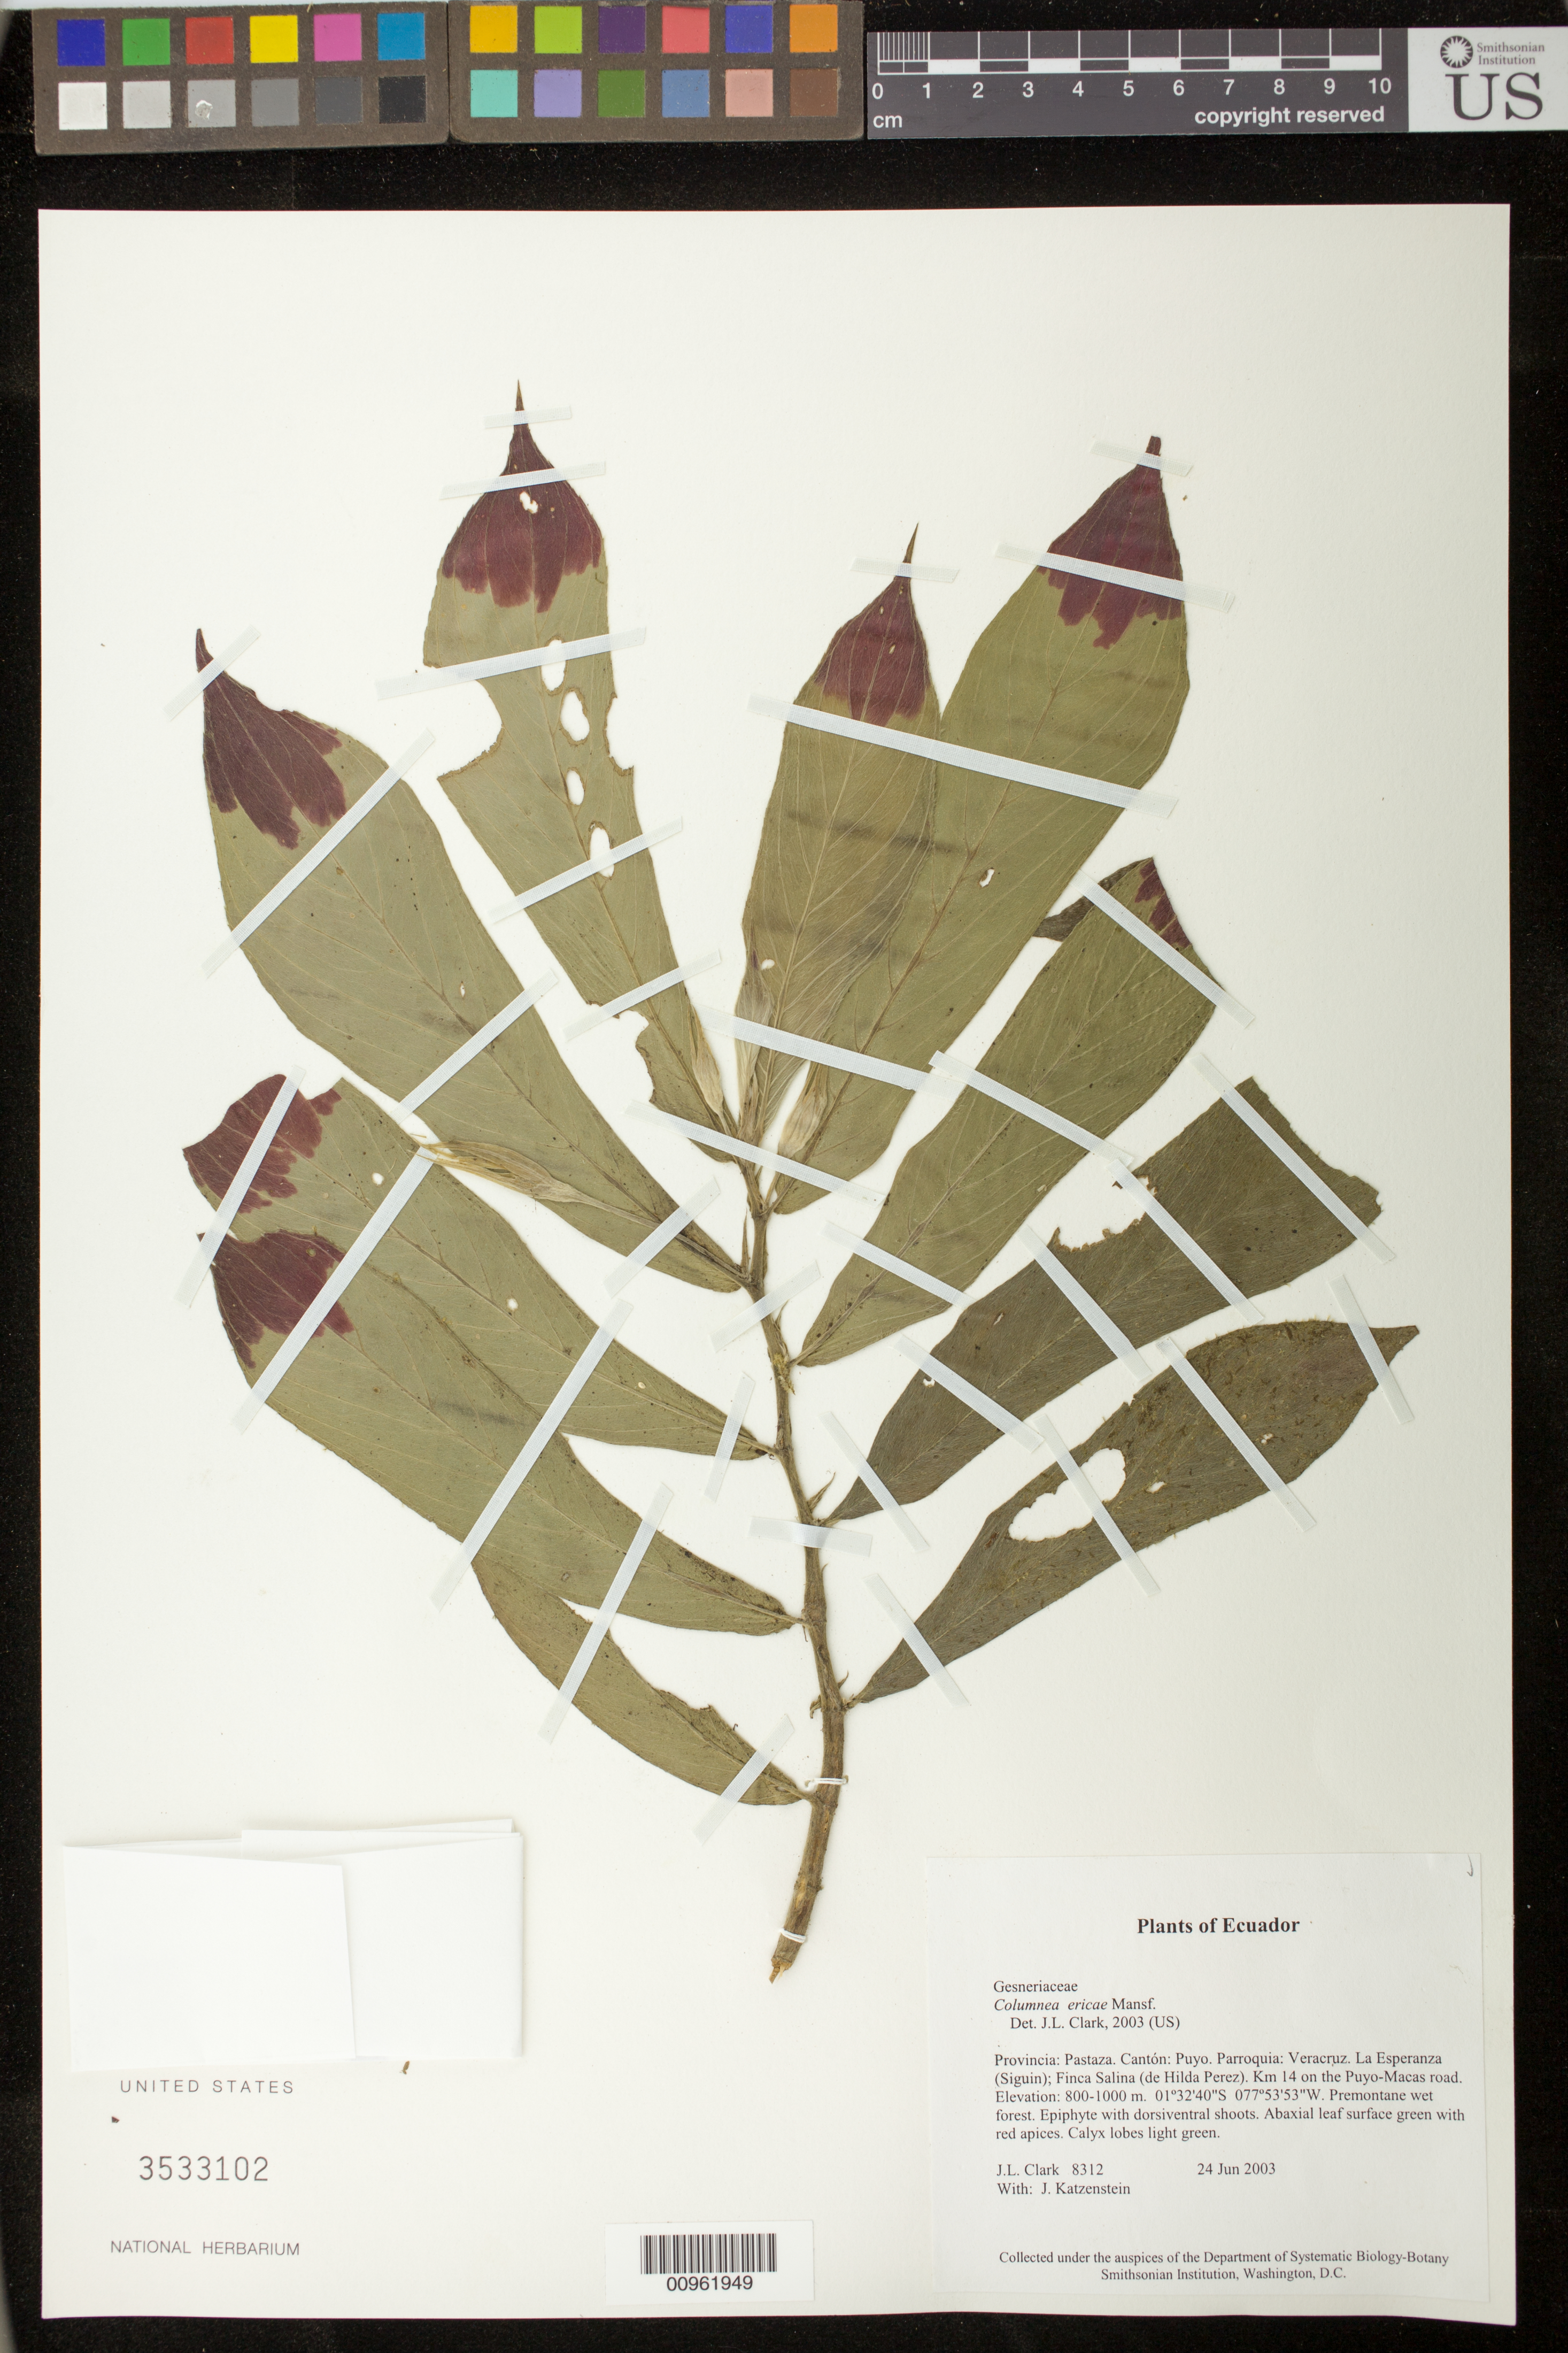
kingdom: Plantae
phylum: Tracheophyta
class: Magnoliopsida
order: Lamiales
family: Gesneriaceae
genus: Columnea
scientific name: Columnea ericae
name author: Mansf.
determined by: Clark, J. L., (SEL), The Marie Selby Botanical Garden (UNITED STATES)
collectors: J. L. Clark & J. Katzenstein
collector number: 8312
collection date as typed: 24 Jun 2003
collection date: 2003-06-24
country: Ecuador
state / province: Pastaza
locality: Puyo. Parroquia: Veracruz. La Esperanza (Siguin); Finca Salina (de Hilda Perez). Km 14 on the Puyo-Macas road.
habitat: Premontane wet forest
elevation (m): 800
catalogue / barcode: US 3533102